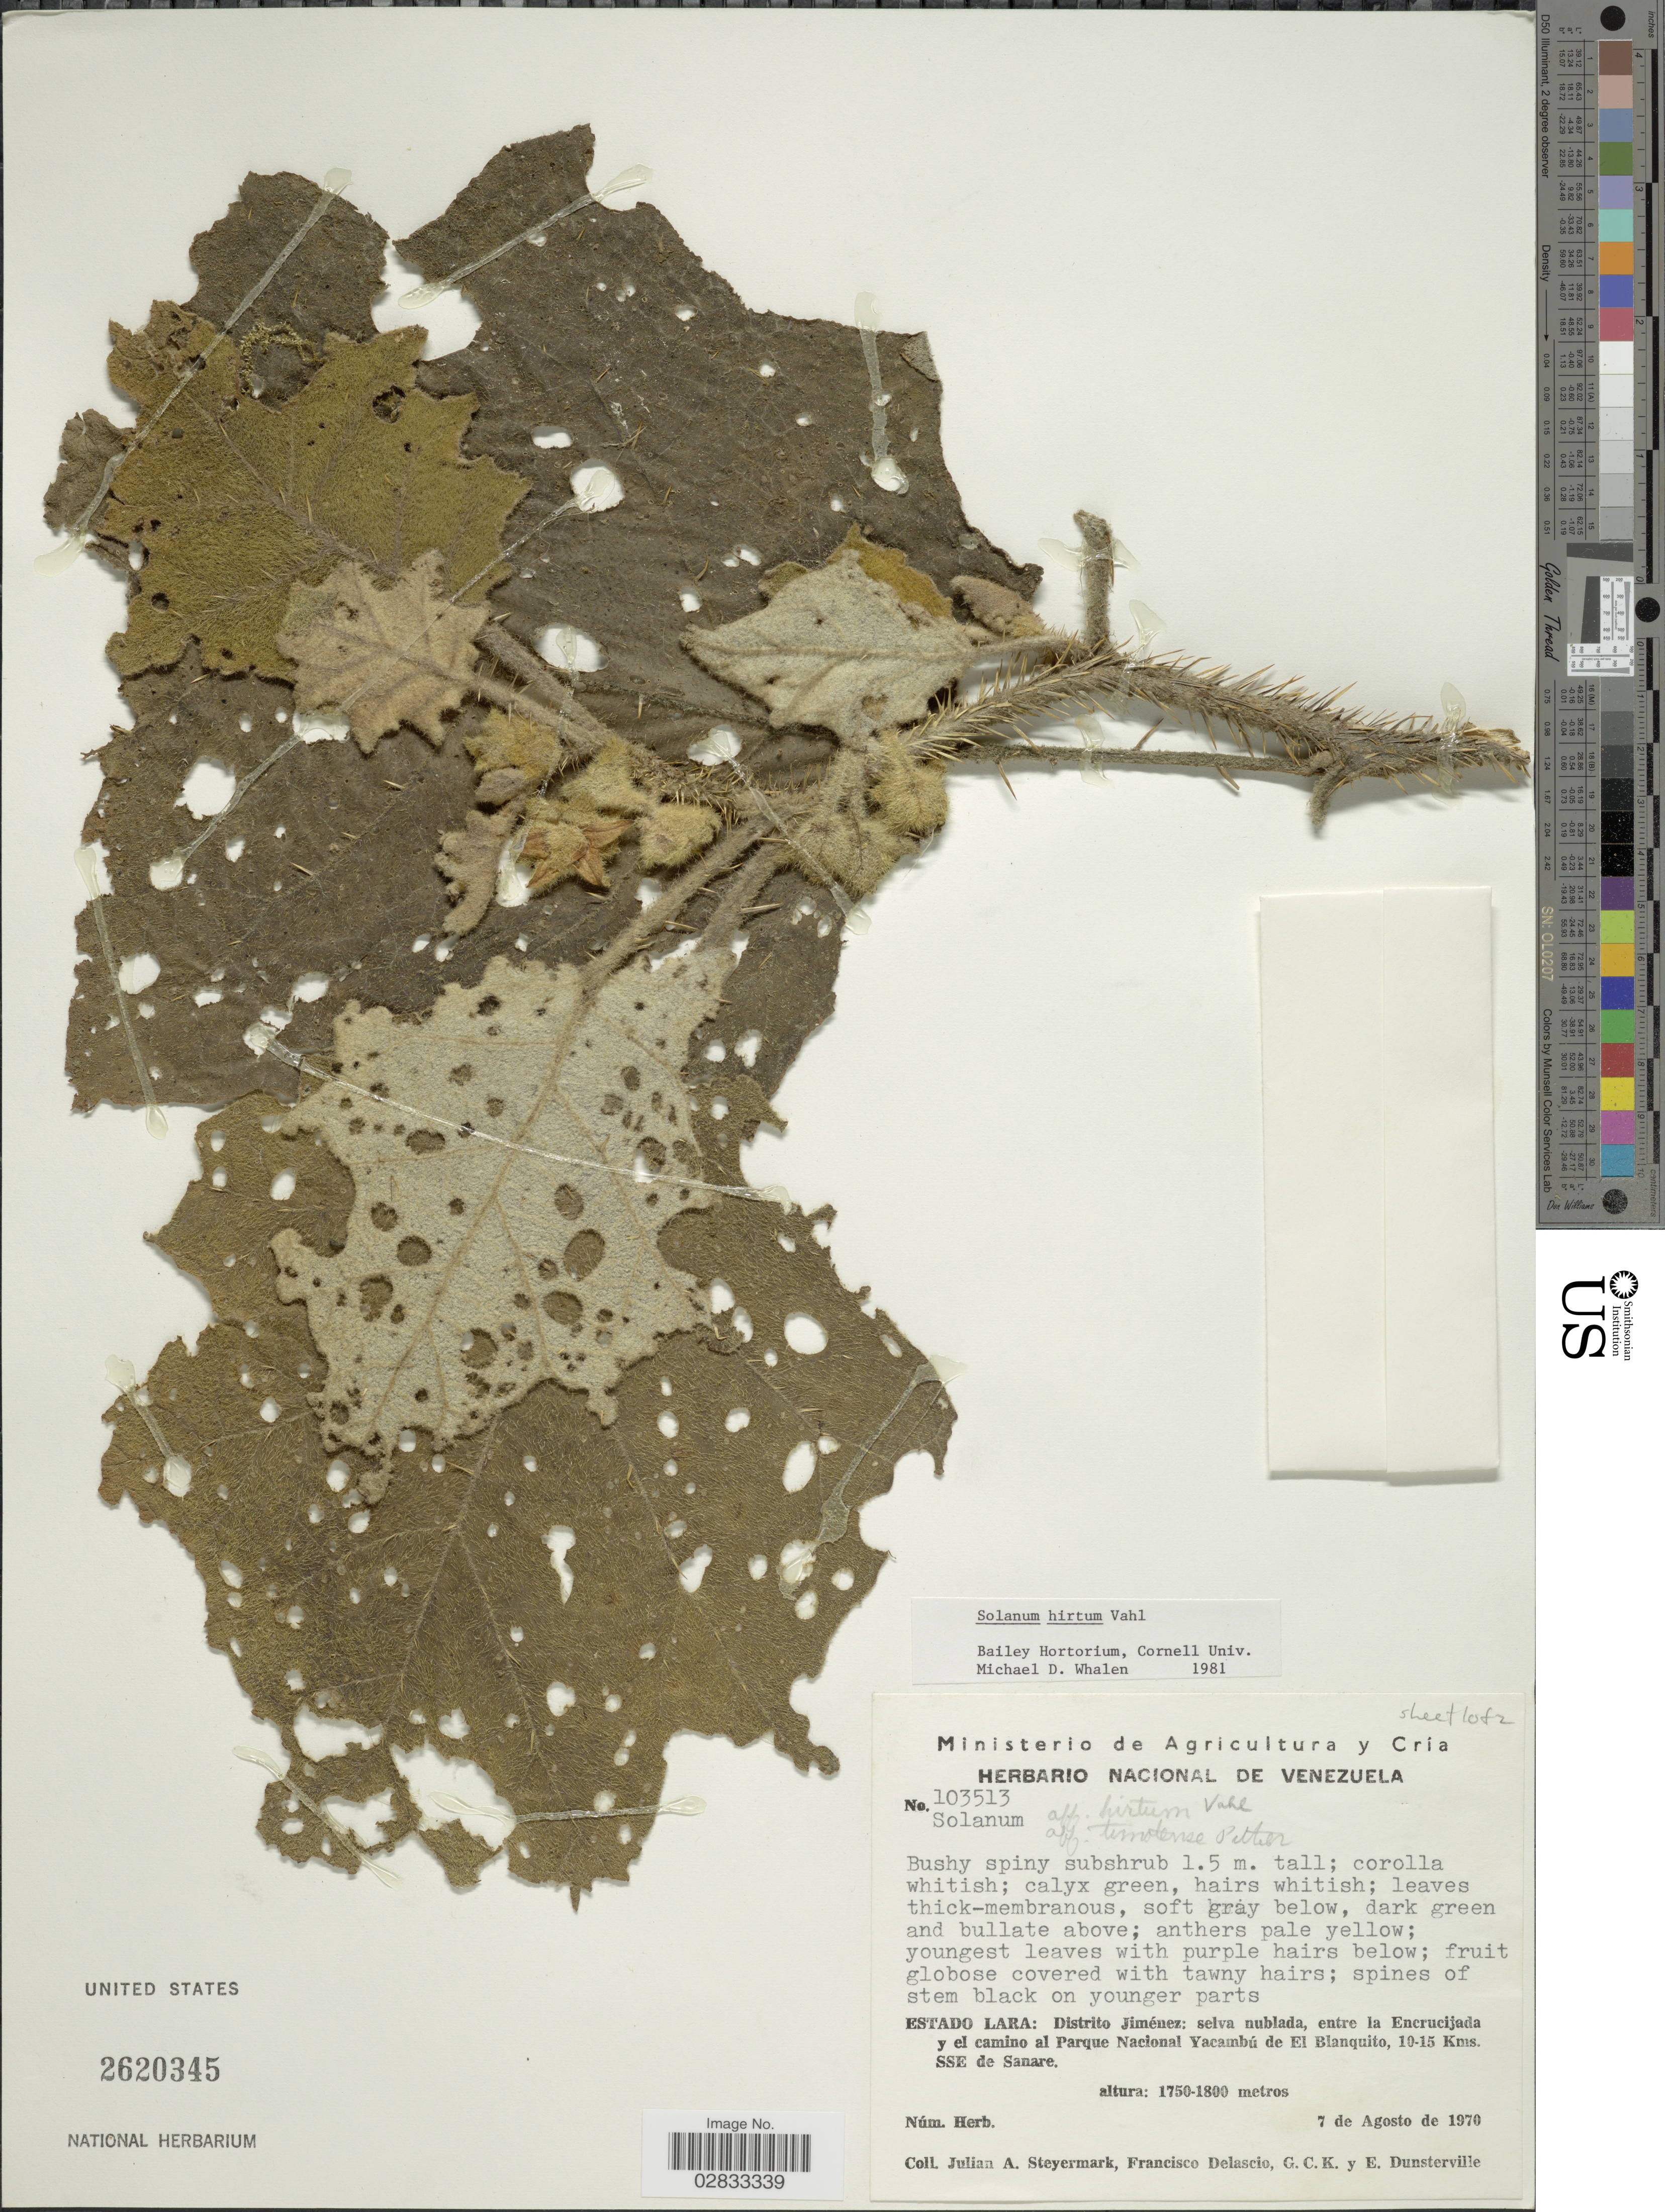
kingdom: Plantae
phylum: Tracheophyta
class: Magnoliopsida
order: Solanales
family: Solanaceae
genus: Solanum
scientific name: Solanum hirtum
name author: Vahl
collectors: J. Steyermark, F. Delascio, G. C. K. Dunsterville & E. Dunsterville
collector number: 103513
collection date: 1970-08-07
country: Venezuela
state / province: Lara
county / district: Jiménez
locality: Distrito Jiménez: selva nublada, entre la Encrucijada y el camino al Parque Nacional Yacambú de El Blanquito, 10-15 Kms. SSE de Sanare.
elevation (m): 1750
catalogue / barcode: US 2620345